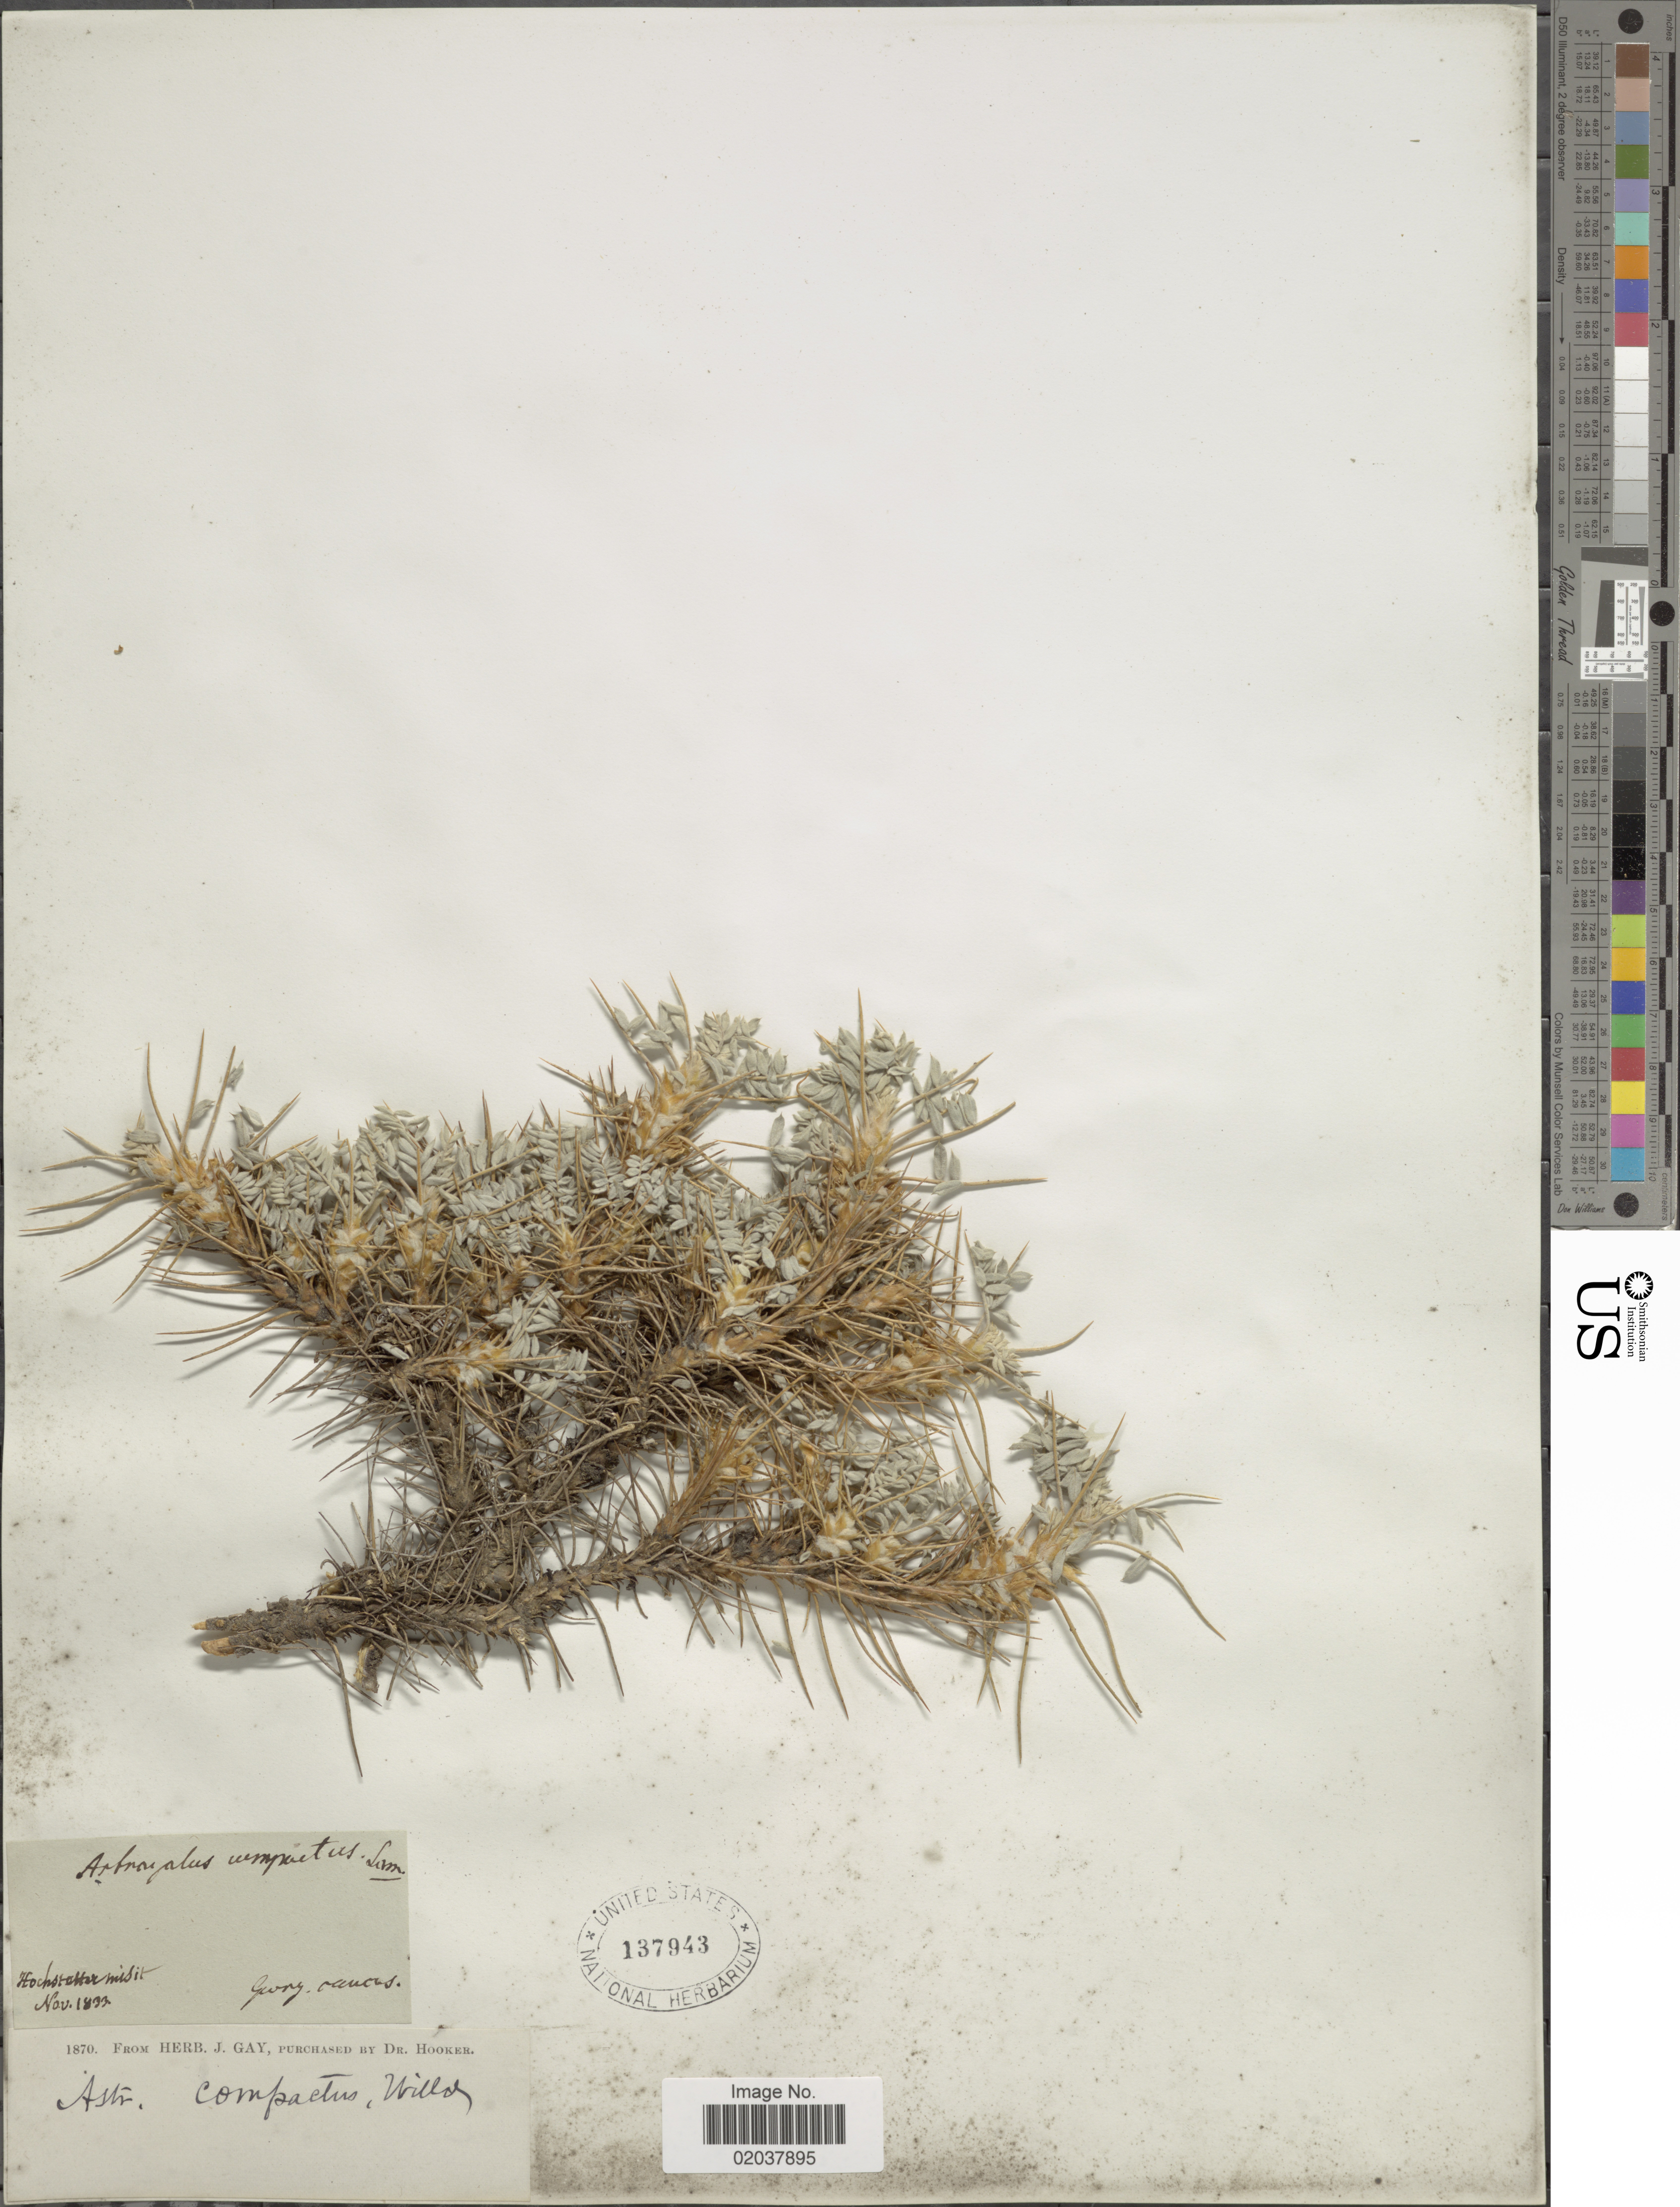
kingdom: Plantae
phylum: Tracheophyta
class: Magnoliopsida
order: Fabales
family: Fabaceae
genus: Astragalus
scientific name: Astragalus sp.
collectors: -. Hochstetter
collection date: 1833-11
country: Georgia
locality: Caucasus.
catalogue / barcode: US 137943